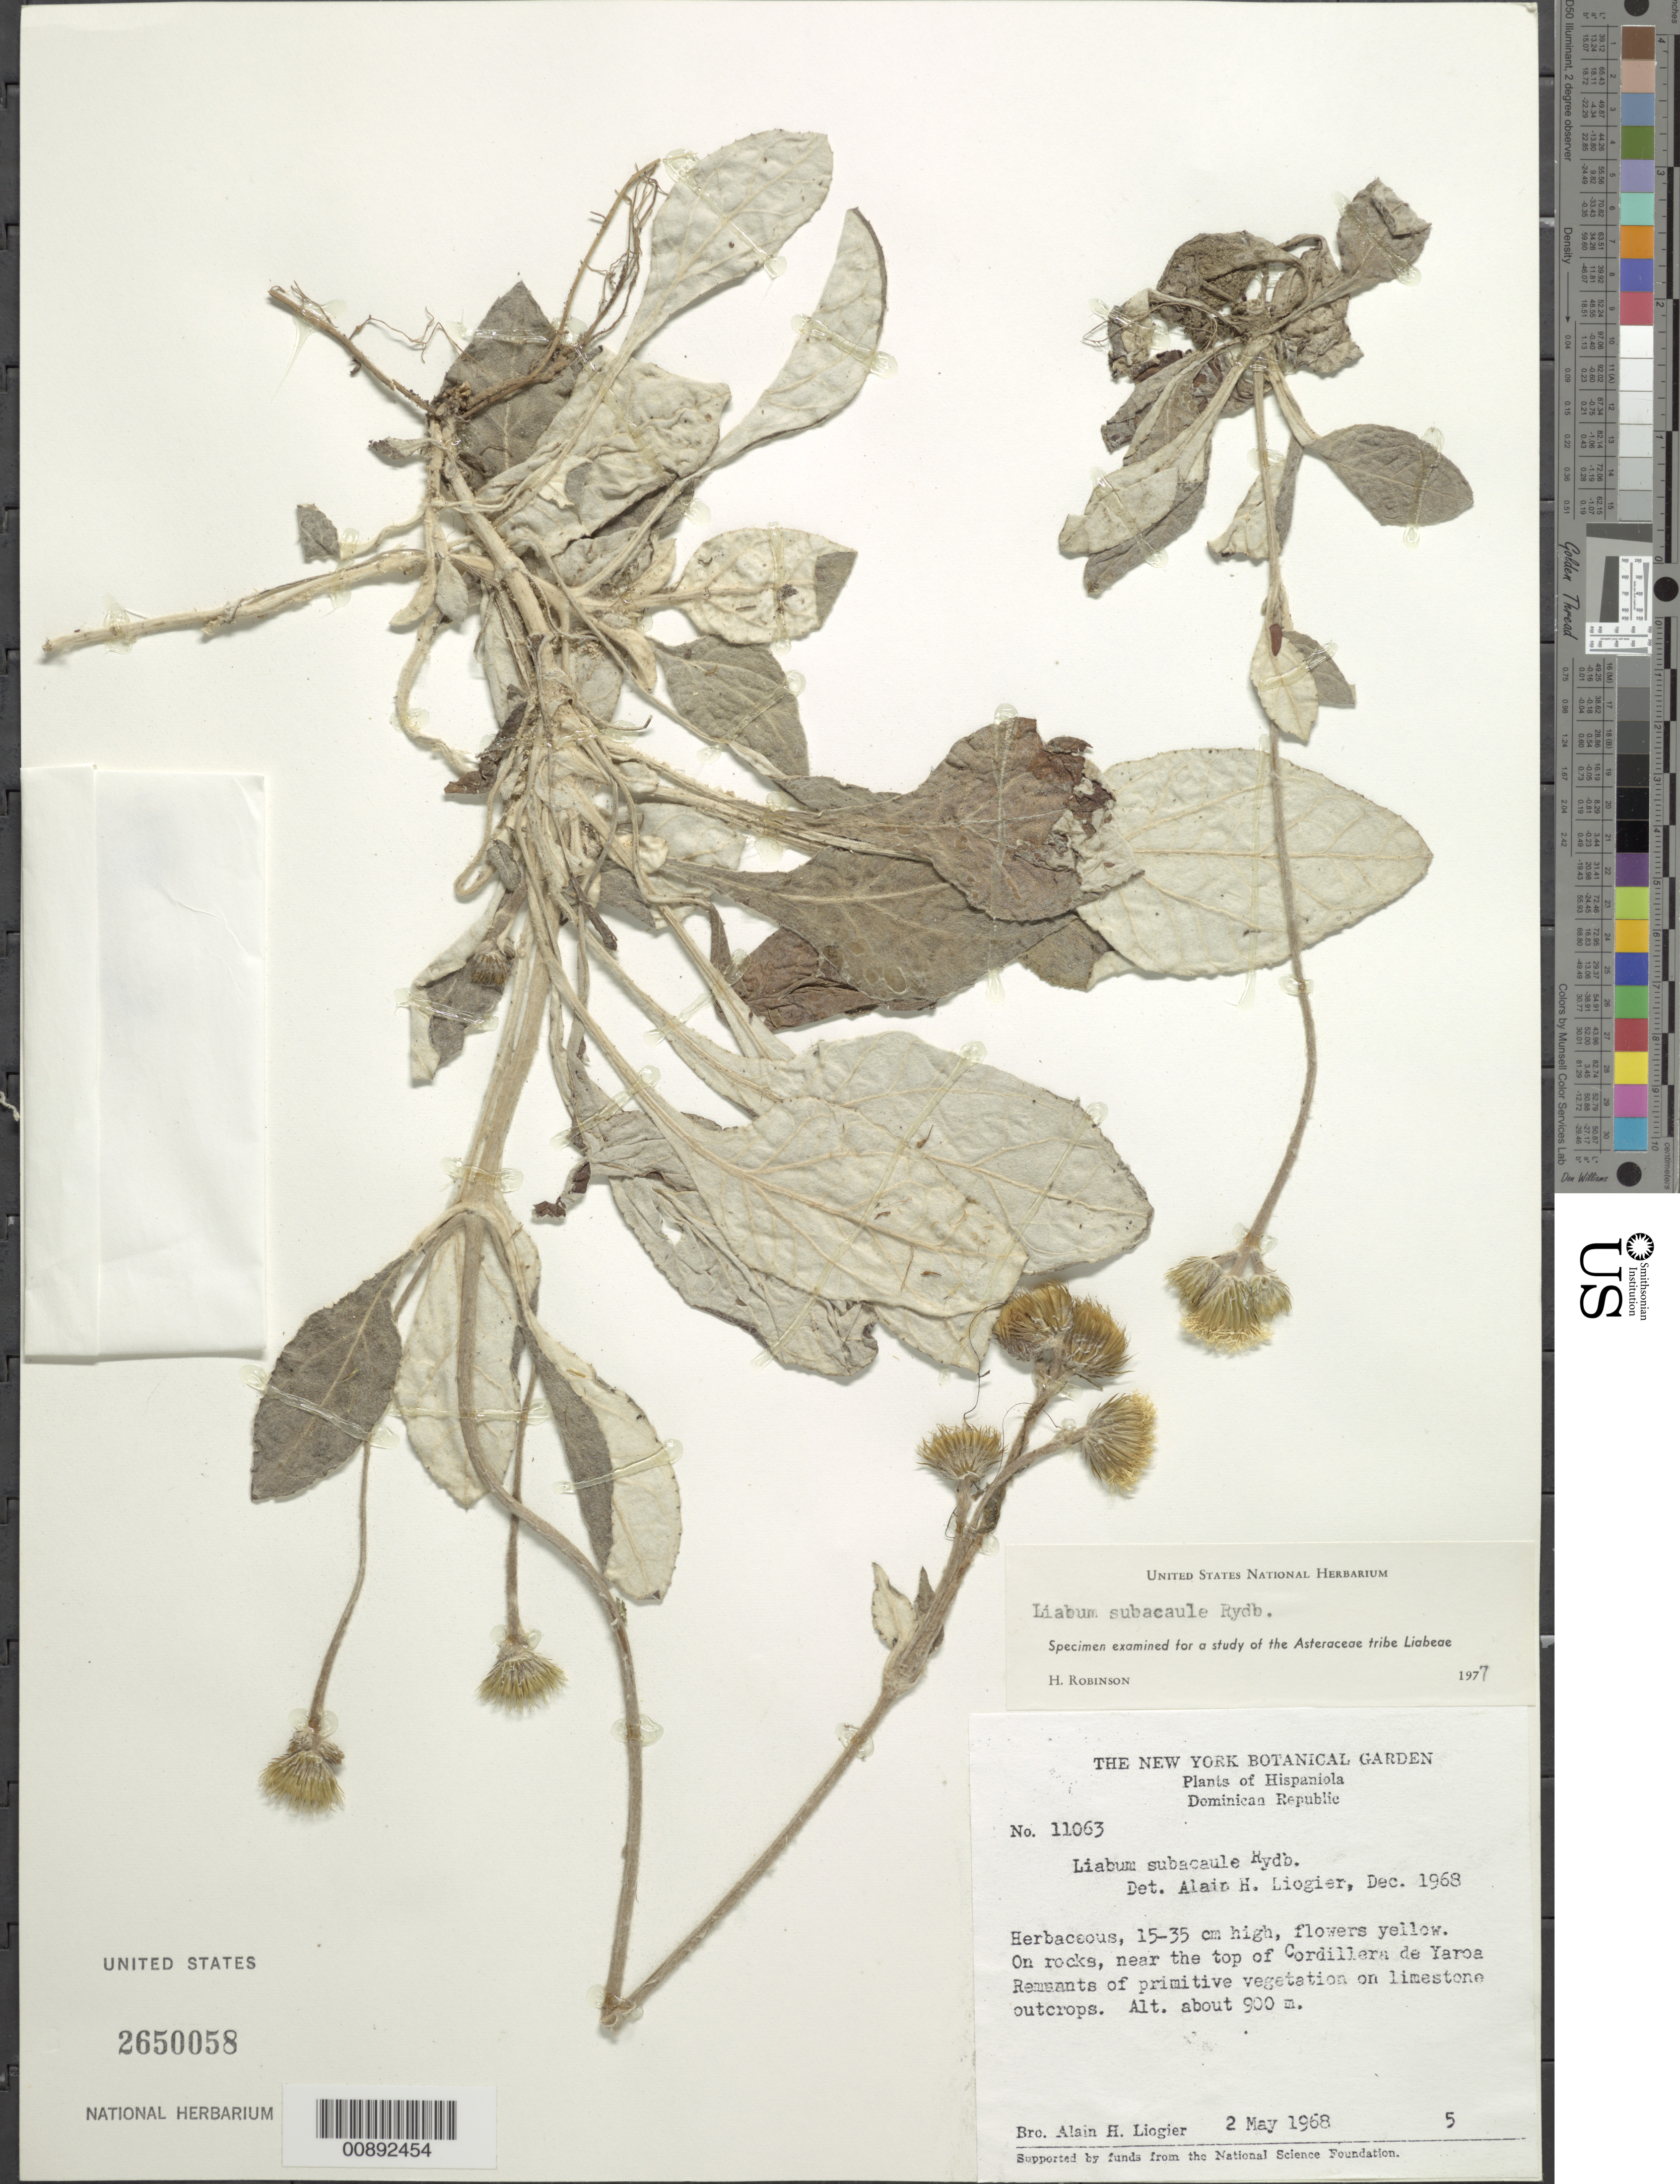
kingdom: Plantae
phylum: Tracheophyta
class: Magnoliopsida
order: Asterales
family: Asteraceae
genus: Liabum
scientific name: Liabum subacaule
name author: Rydb.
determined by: Robinson, Harold E., (US)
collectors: A. H. Liogier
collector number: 11063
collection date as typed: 2 May 1968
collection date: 1968-05-02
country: Dominican Republic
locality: Cordillera de Yaroa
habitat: Rocks, remnants of primitive vegetation on limestone ou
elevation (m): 900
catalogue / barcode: US 2650058